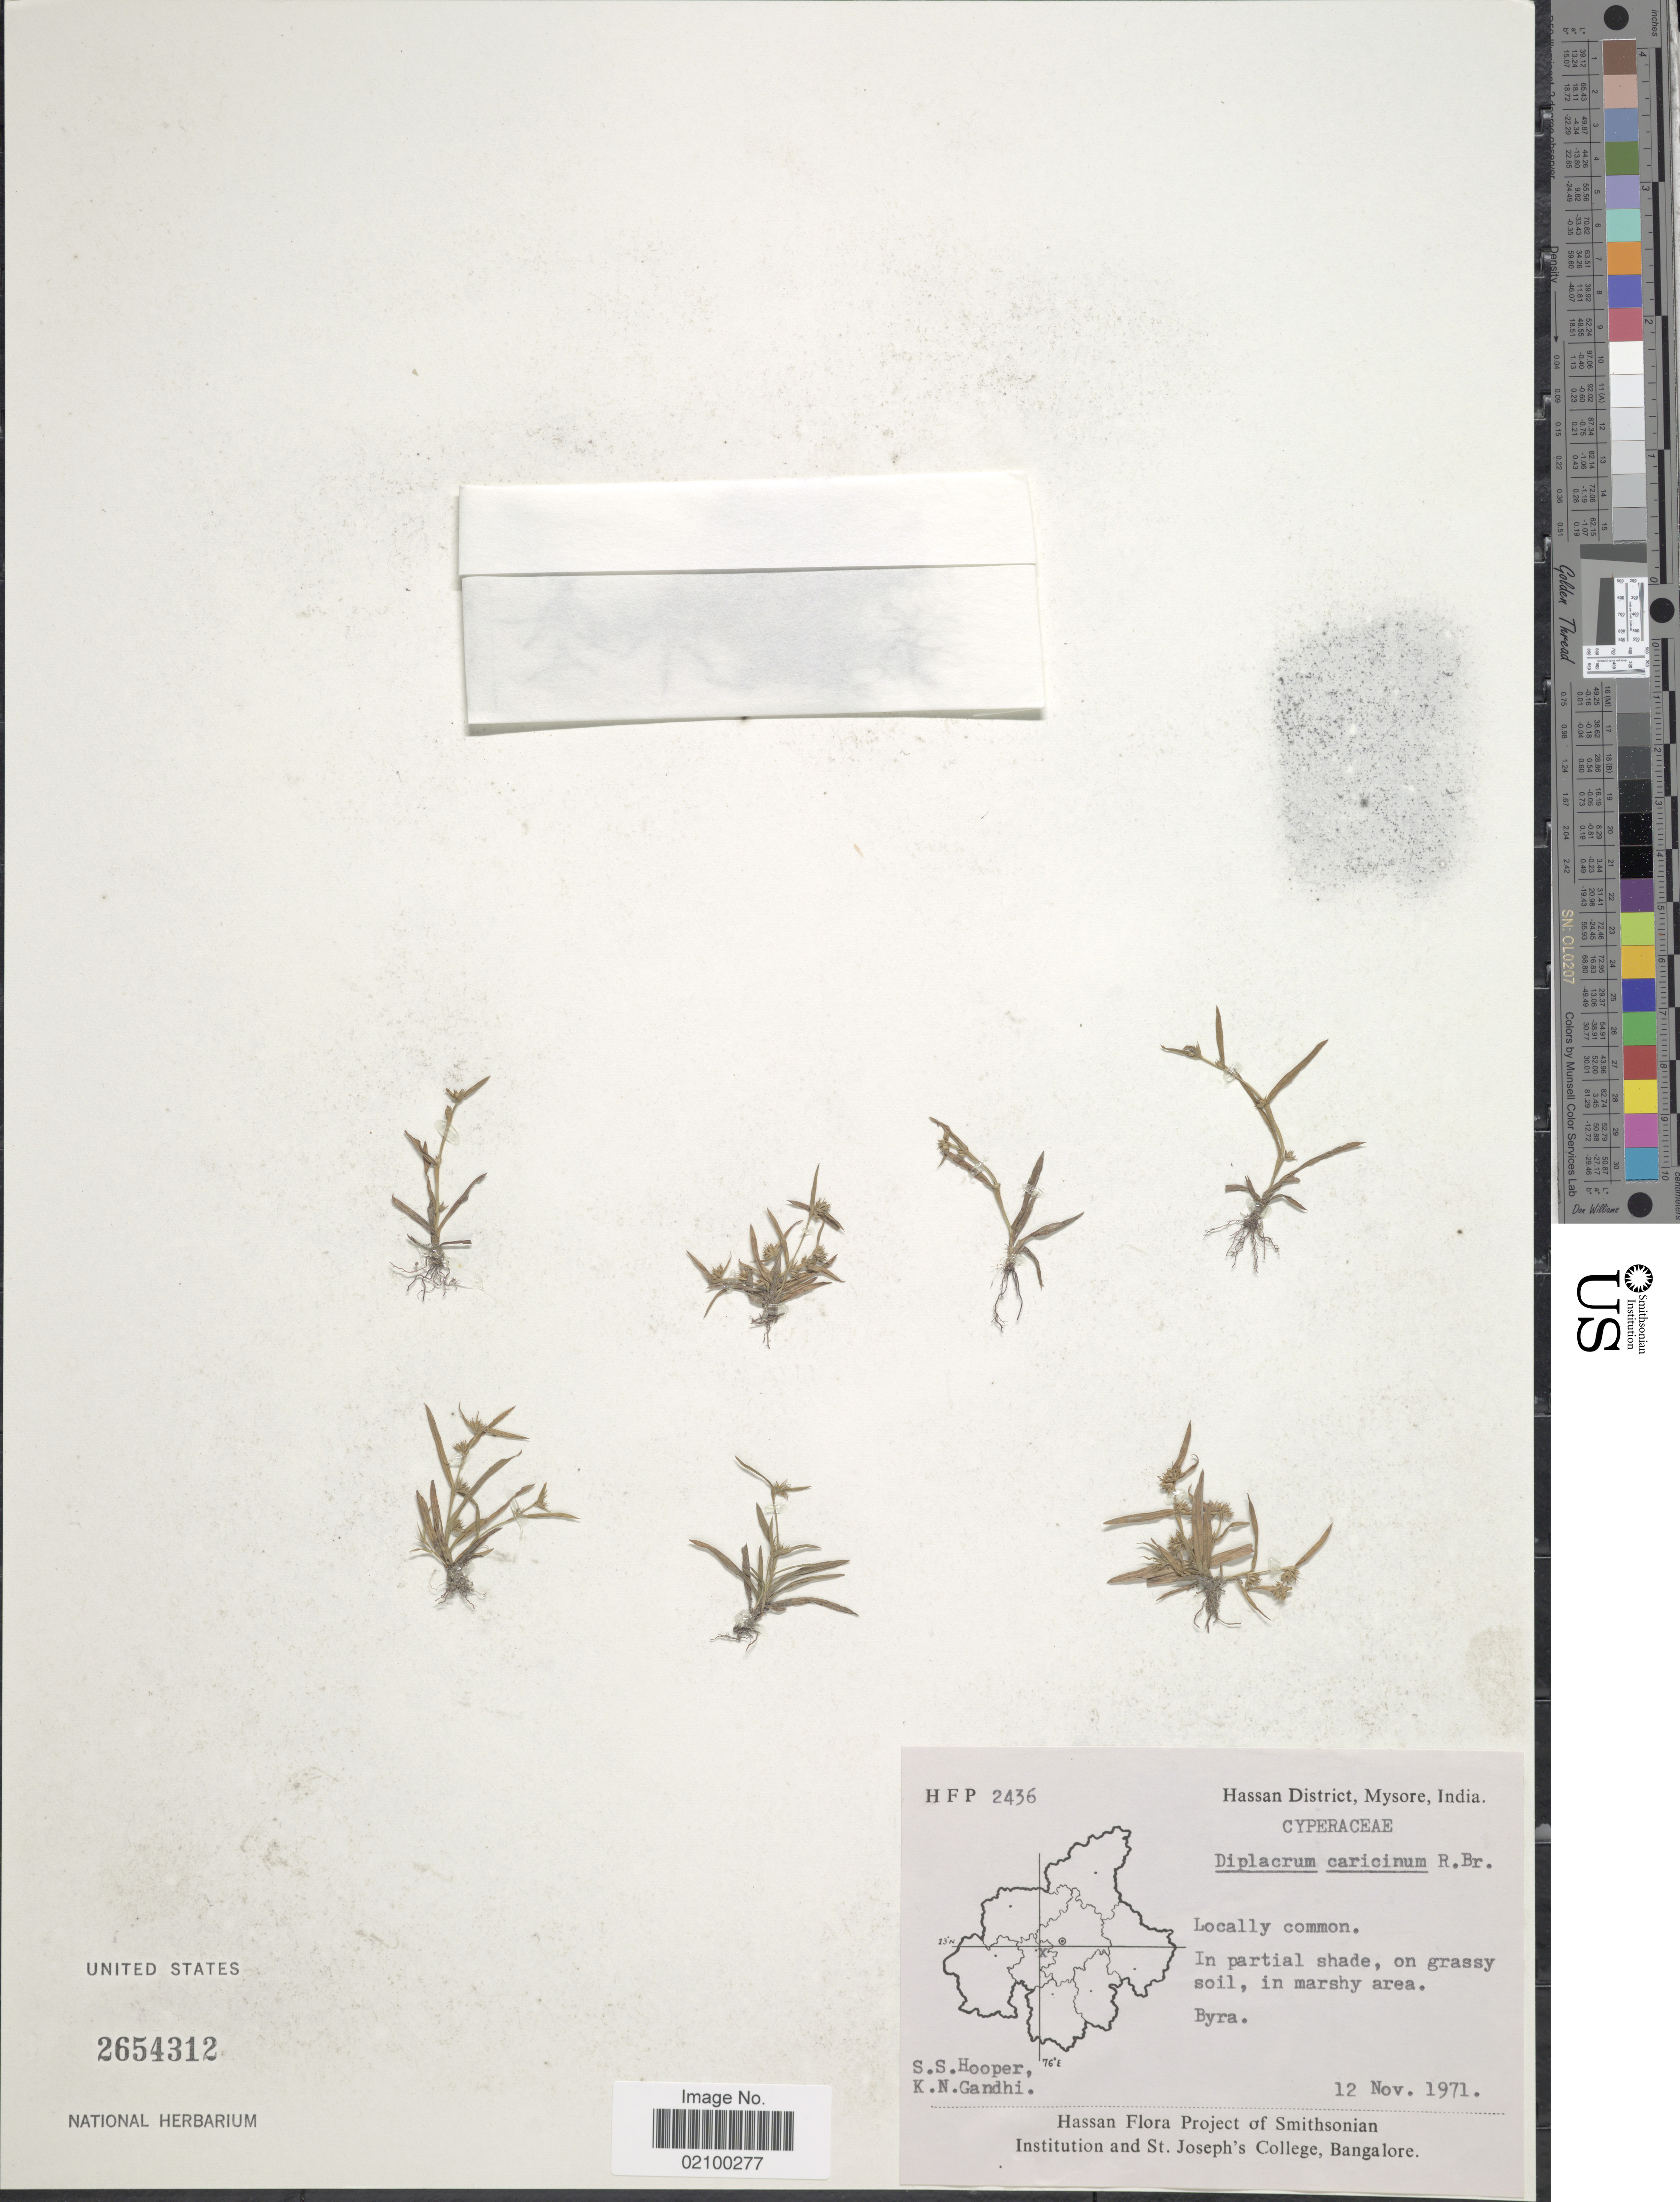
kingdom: Plantae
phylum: Tracheophyta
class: Liliopsida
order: Poales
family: Cyperaceae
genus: Diplacrum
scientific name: Diplacrum caricinum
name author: R. Br.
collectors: S. S. Hooper & K. N. Gandhi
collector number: HFP 2436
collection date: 1971-11-12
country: India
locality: Hassan District, Mysore, Byra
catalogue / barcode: US 2654312